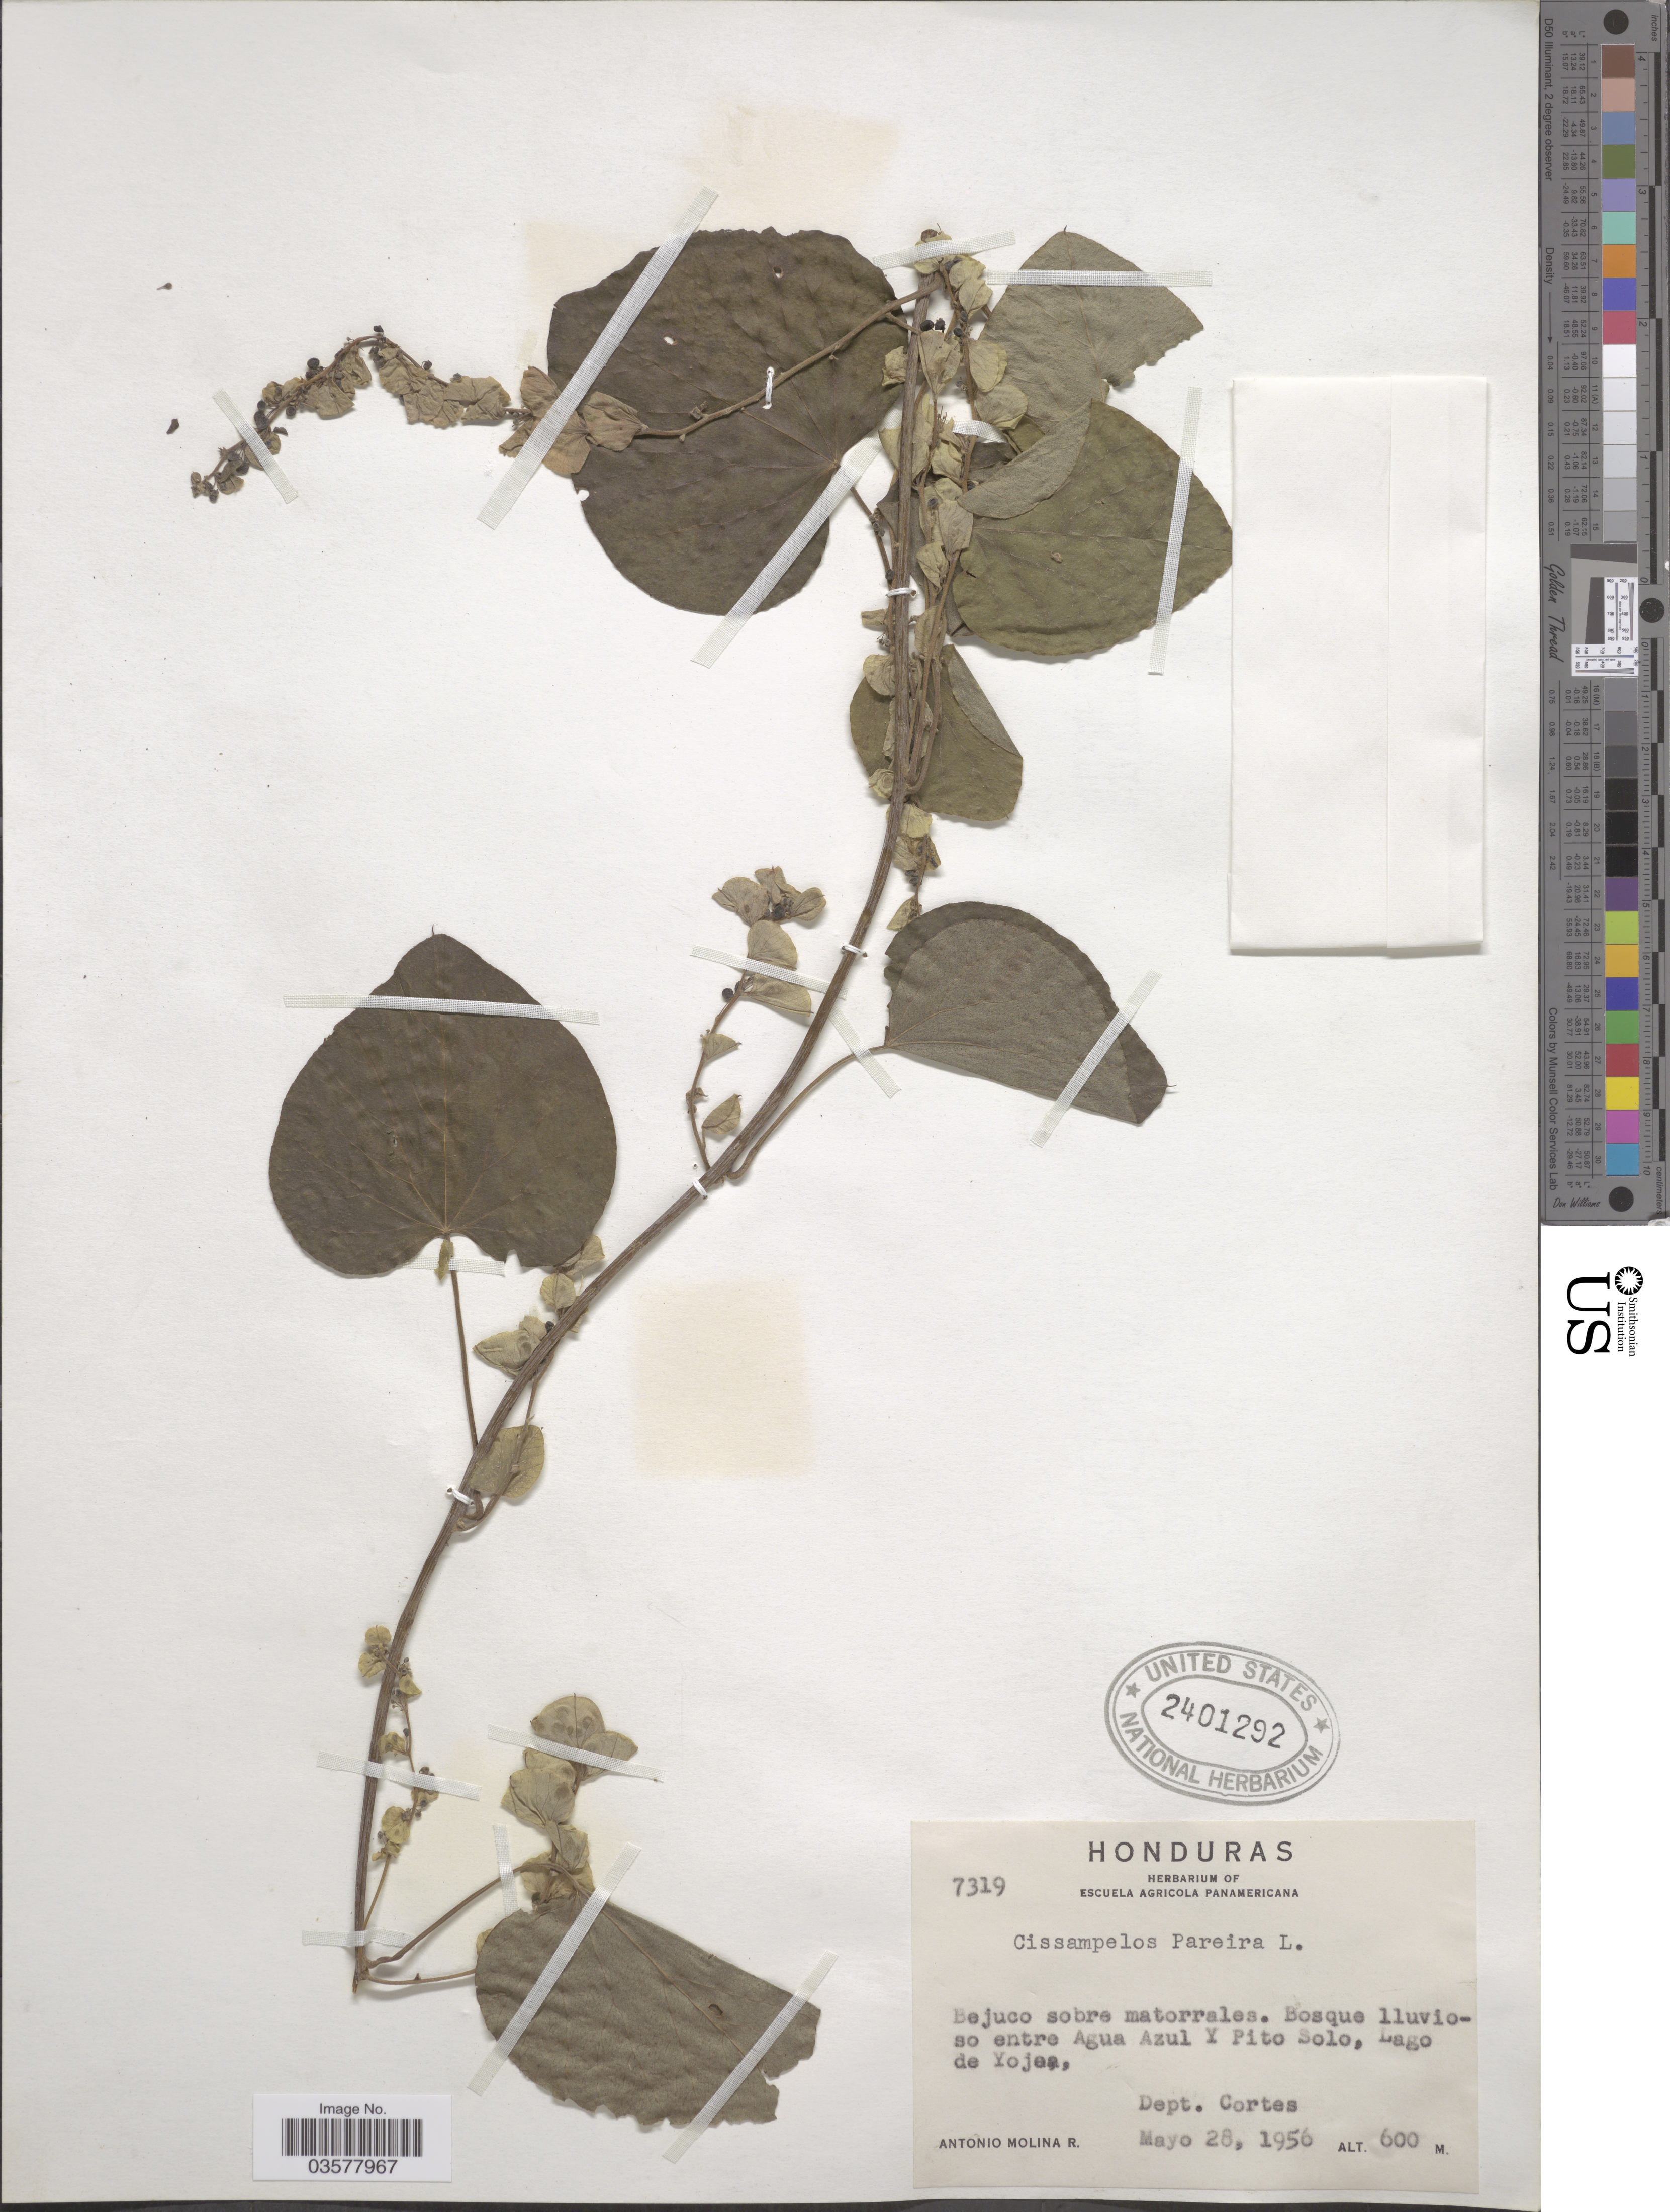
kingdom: Plantae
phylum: Tracheophyta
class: Magnoliopsida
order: Ranunculales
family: Menispermaceae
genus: Cissampelos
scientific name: Cissampelos pareira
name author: L.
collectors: A. Molina R.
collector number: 7319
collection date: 1956-05-28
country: Honduras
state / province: Cortes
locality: Entre Agua Azul y Pito Solo, Lago de Yojoa, Dept. Cortes.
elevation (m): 600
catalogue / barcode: US 2401292